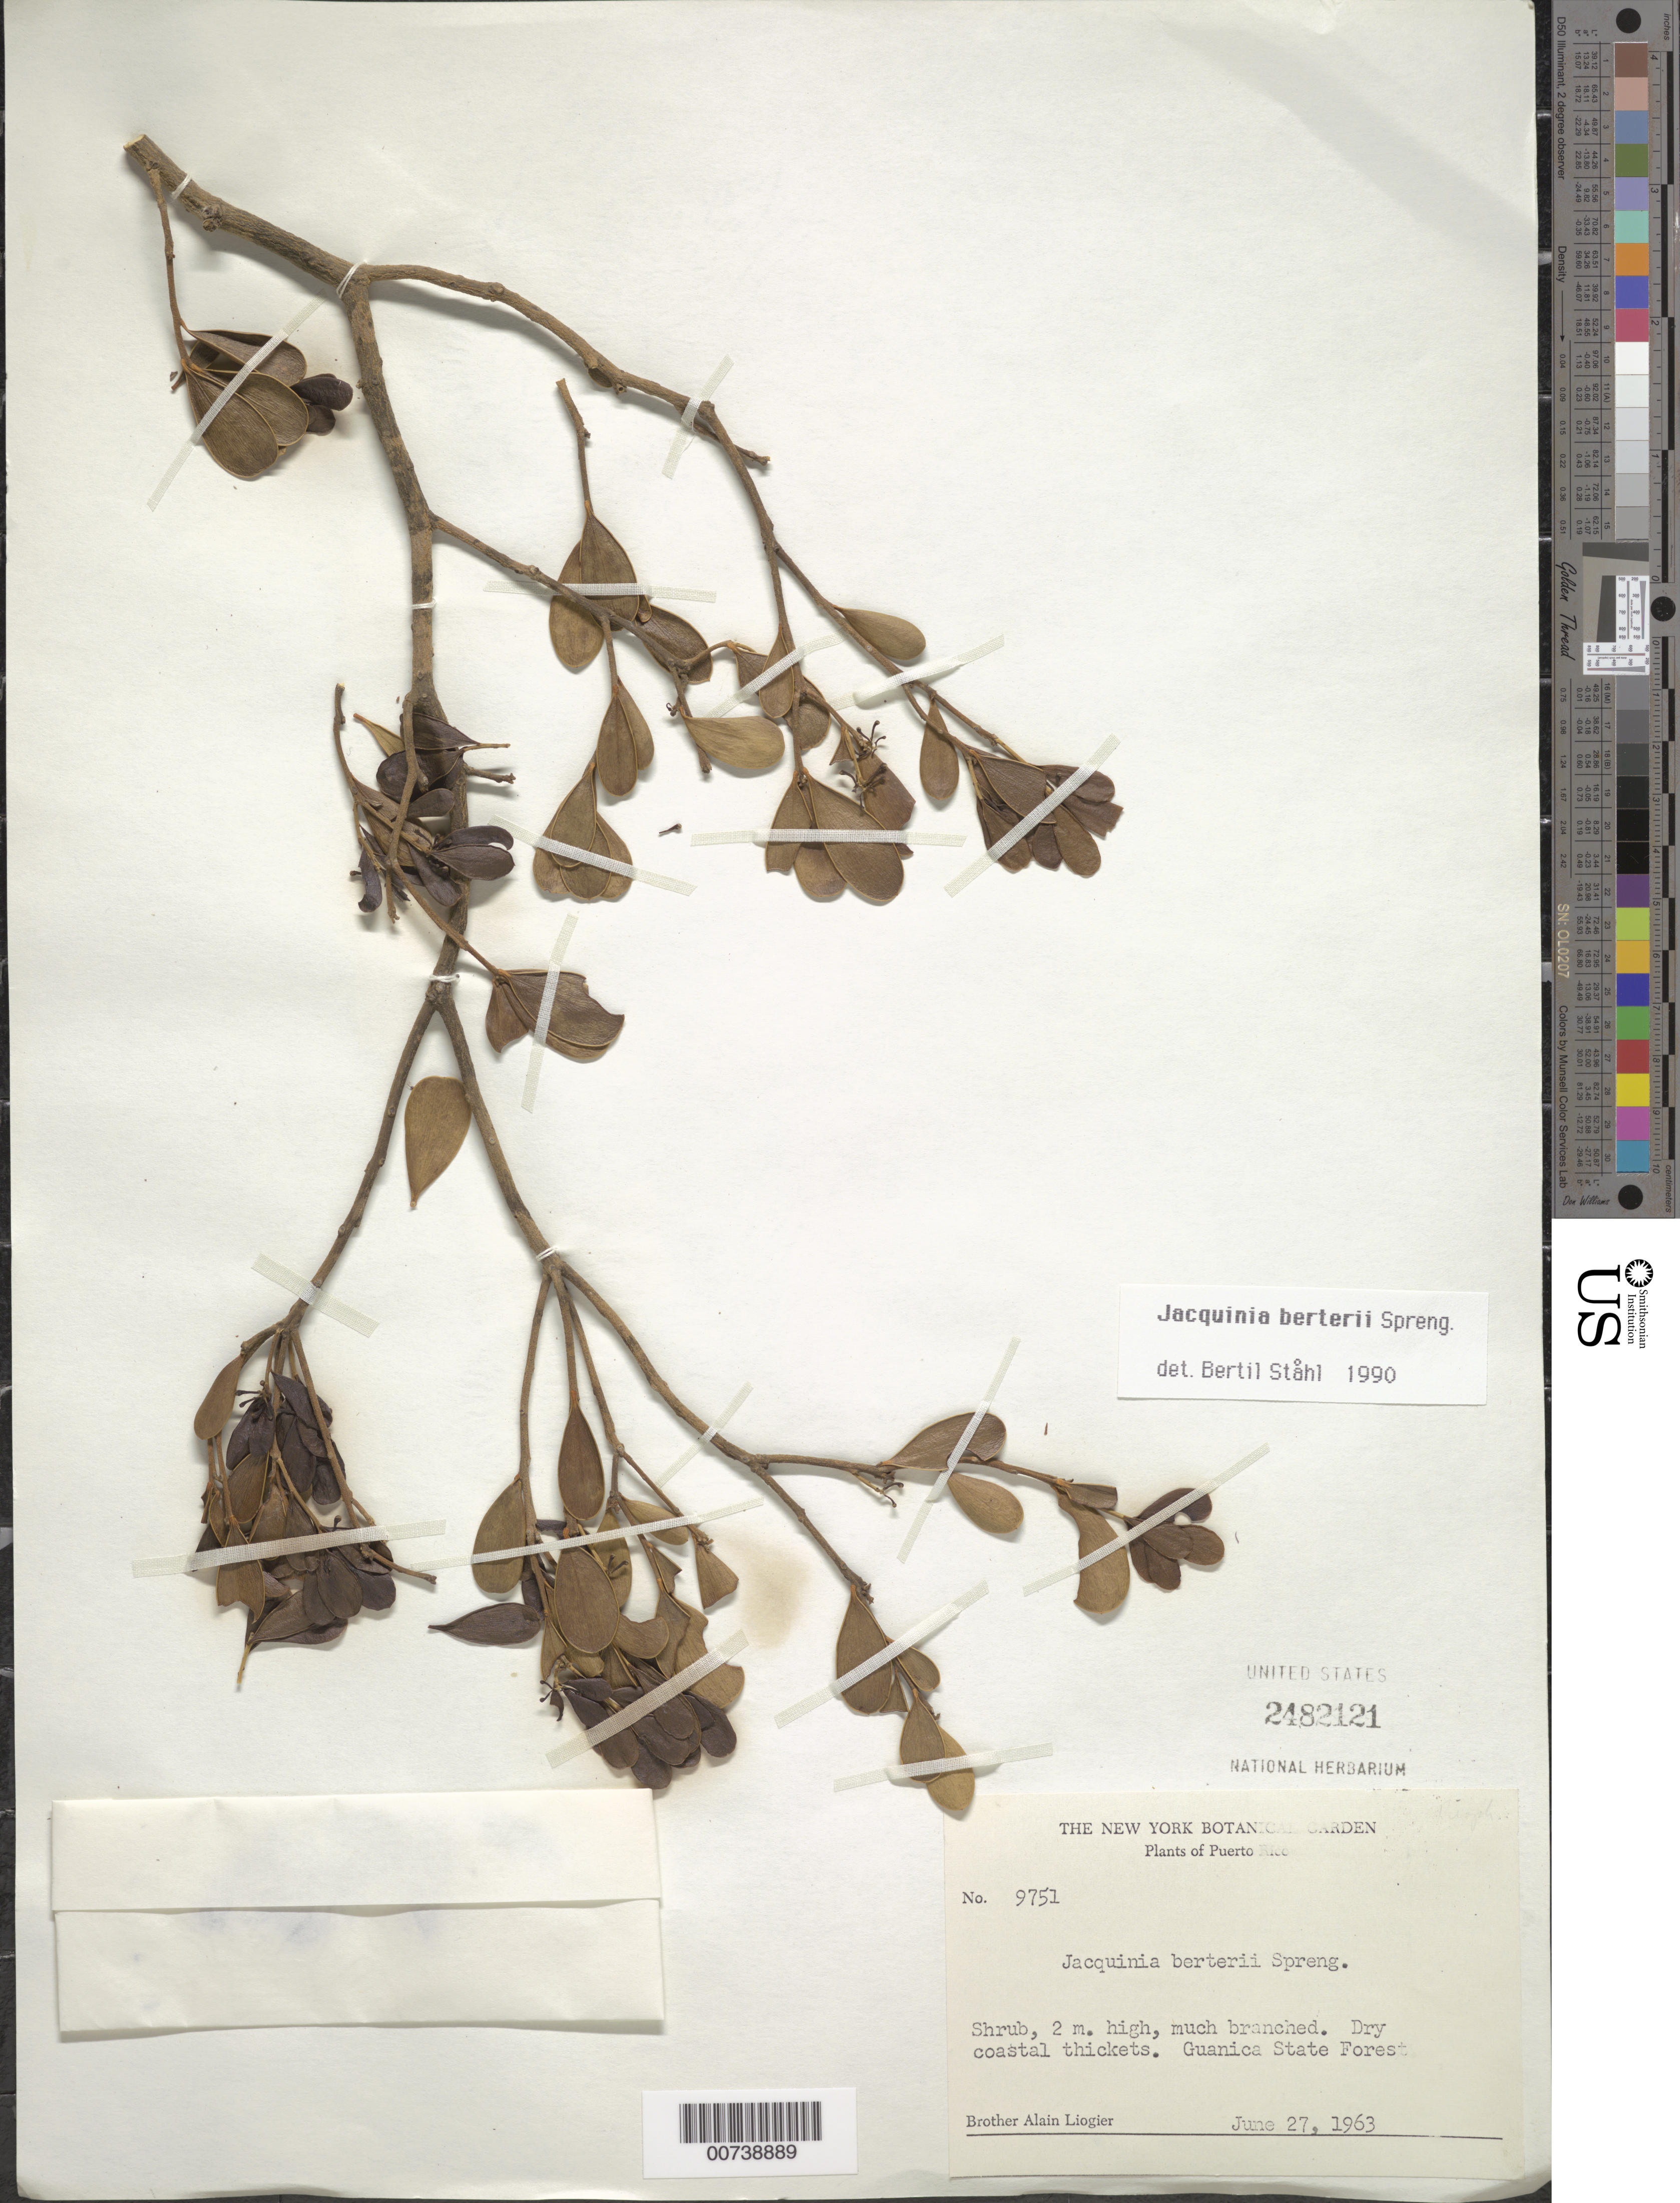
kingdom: Plantae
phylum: Tracheophyta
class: Magnoliopsida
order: Ericales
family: Primulaceae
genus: Jacquinia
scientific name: Jacquinia berteroi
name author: Spreng.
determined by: Ståhl, B.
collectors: A. H. Liogier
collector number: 9751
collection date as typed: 27 Jun 1963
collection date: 1963-06-27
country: Puerto Rico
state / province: Guánica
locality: Guánica State Forest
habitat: Dry coastal thickets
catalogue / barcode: US 2482121